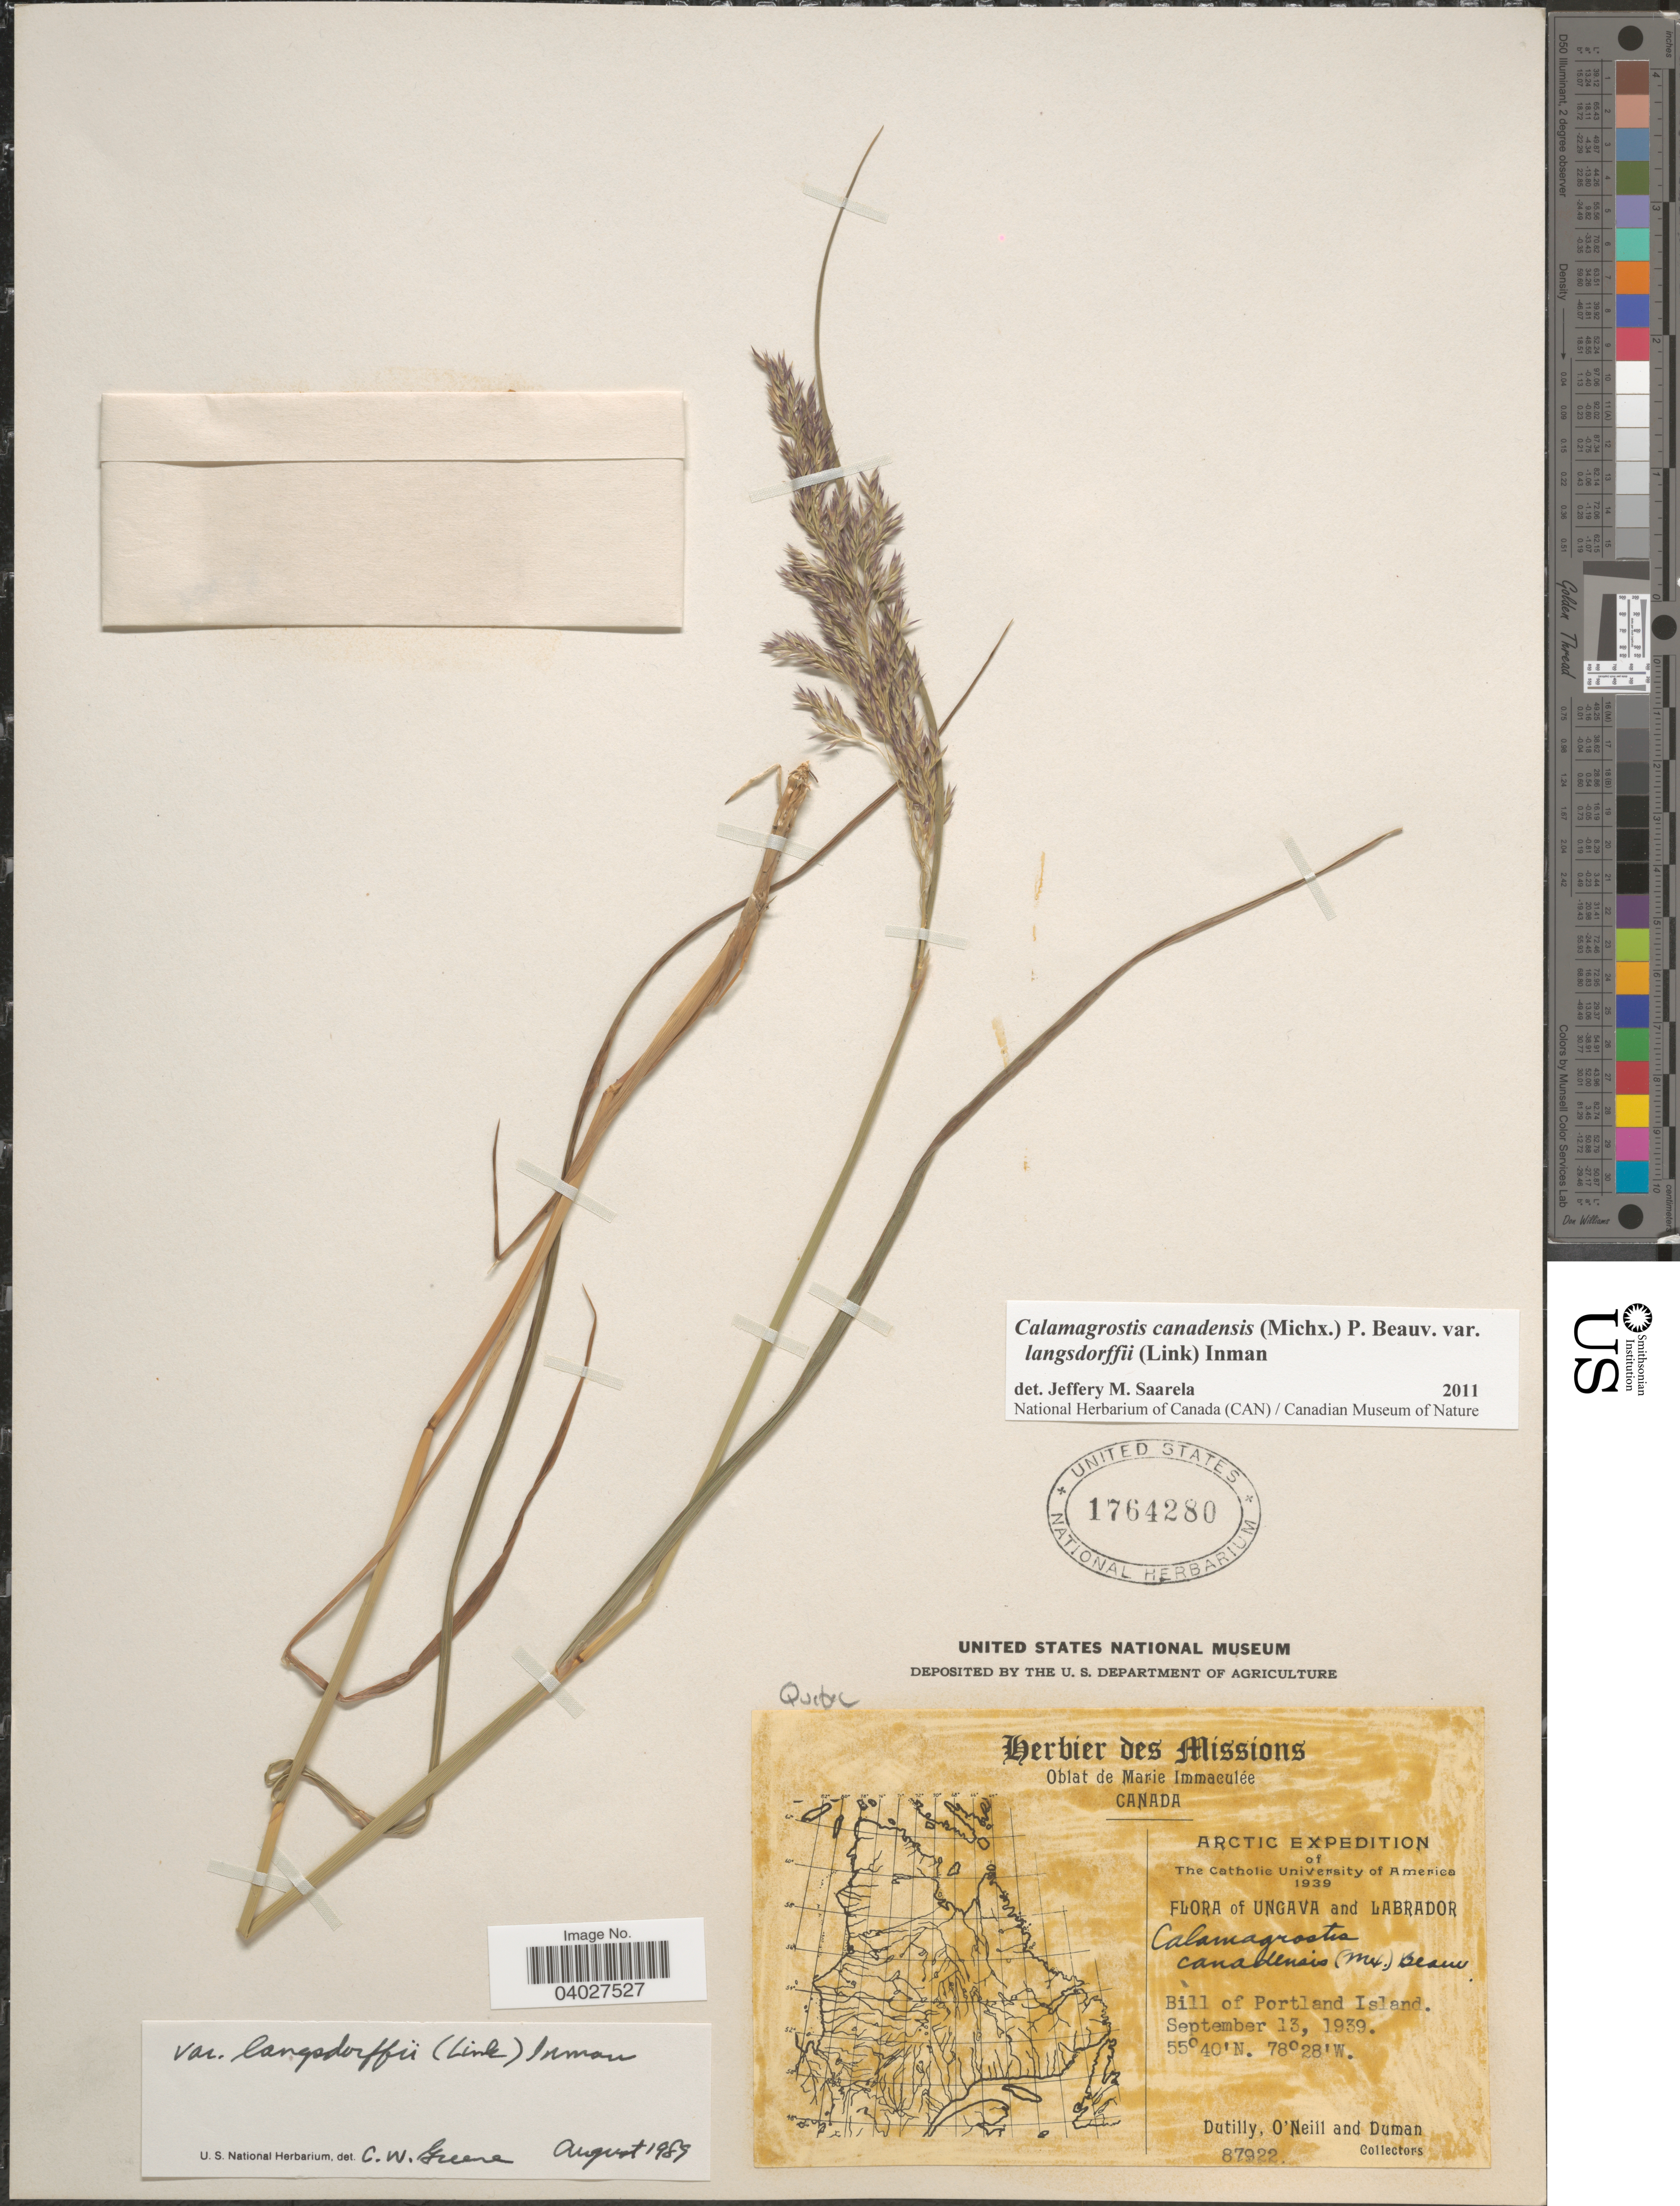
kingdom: Plantae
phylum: Tracheophyta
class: Liliopsida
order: Poales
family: Poaceae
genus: Calamagrostis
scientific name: Calamagrostis canadensis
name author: (Michx.) P. Beauv.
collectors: -. Dutilly, -. O'Neill & -. Duman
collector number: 87922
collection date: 1939-09-13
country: Canada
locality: Quebec. Ungava and Labrador. Bill of Portland Island.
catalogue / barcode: US 1764280